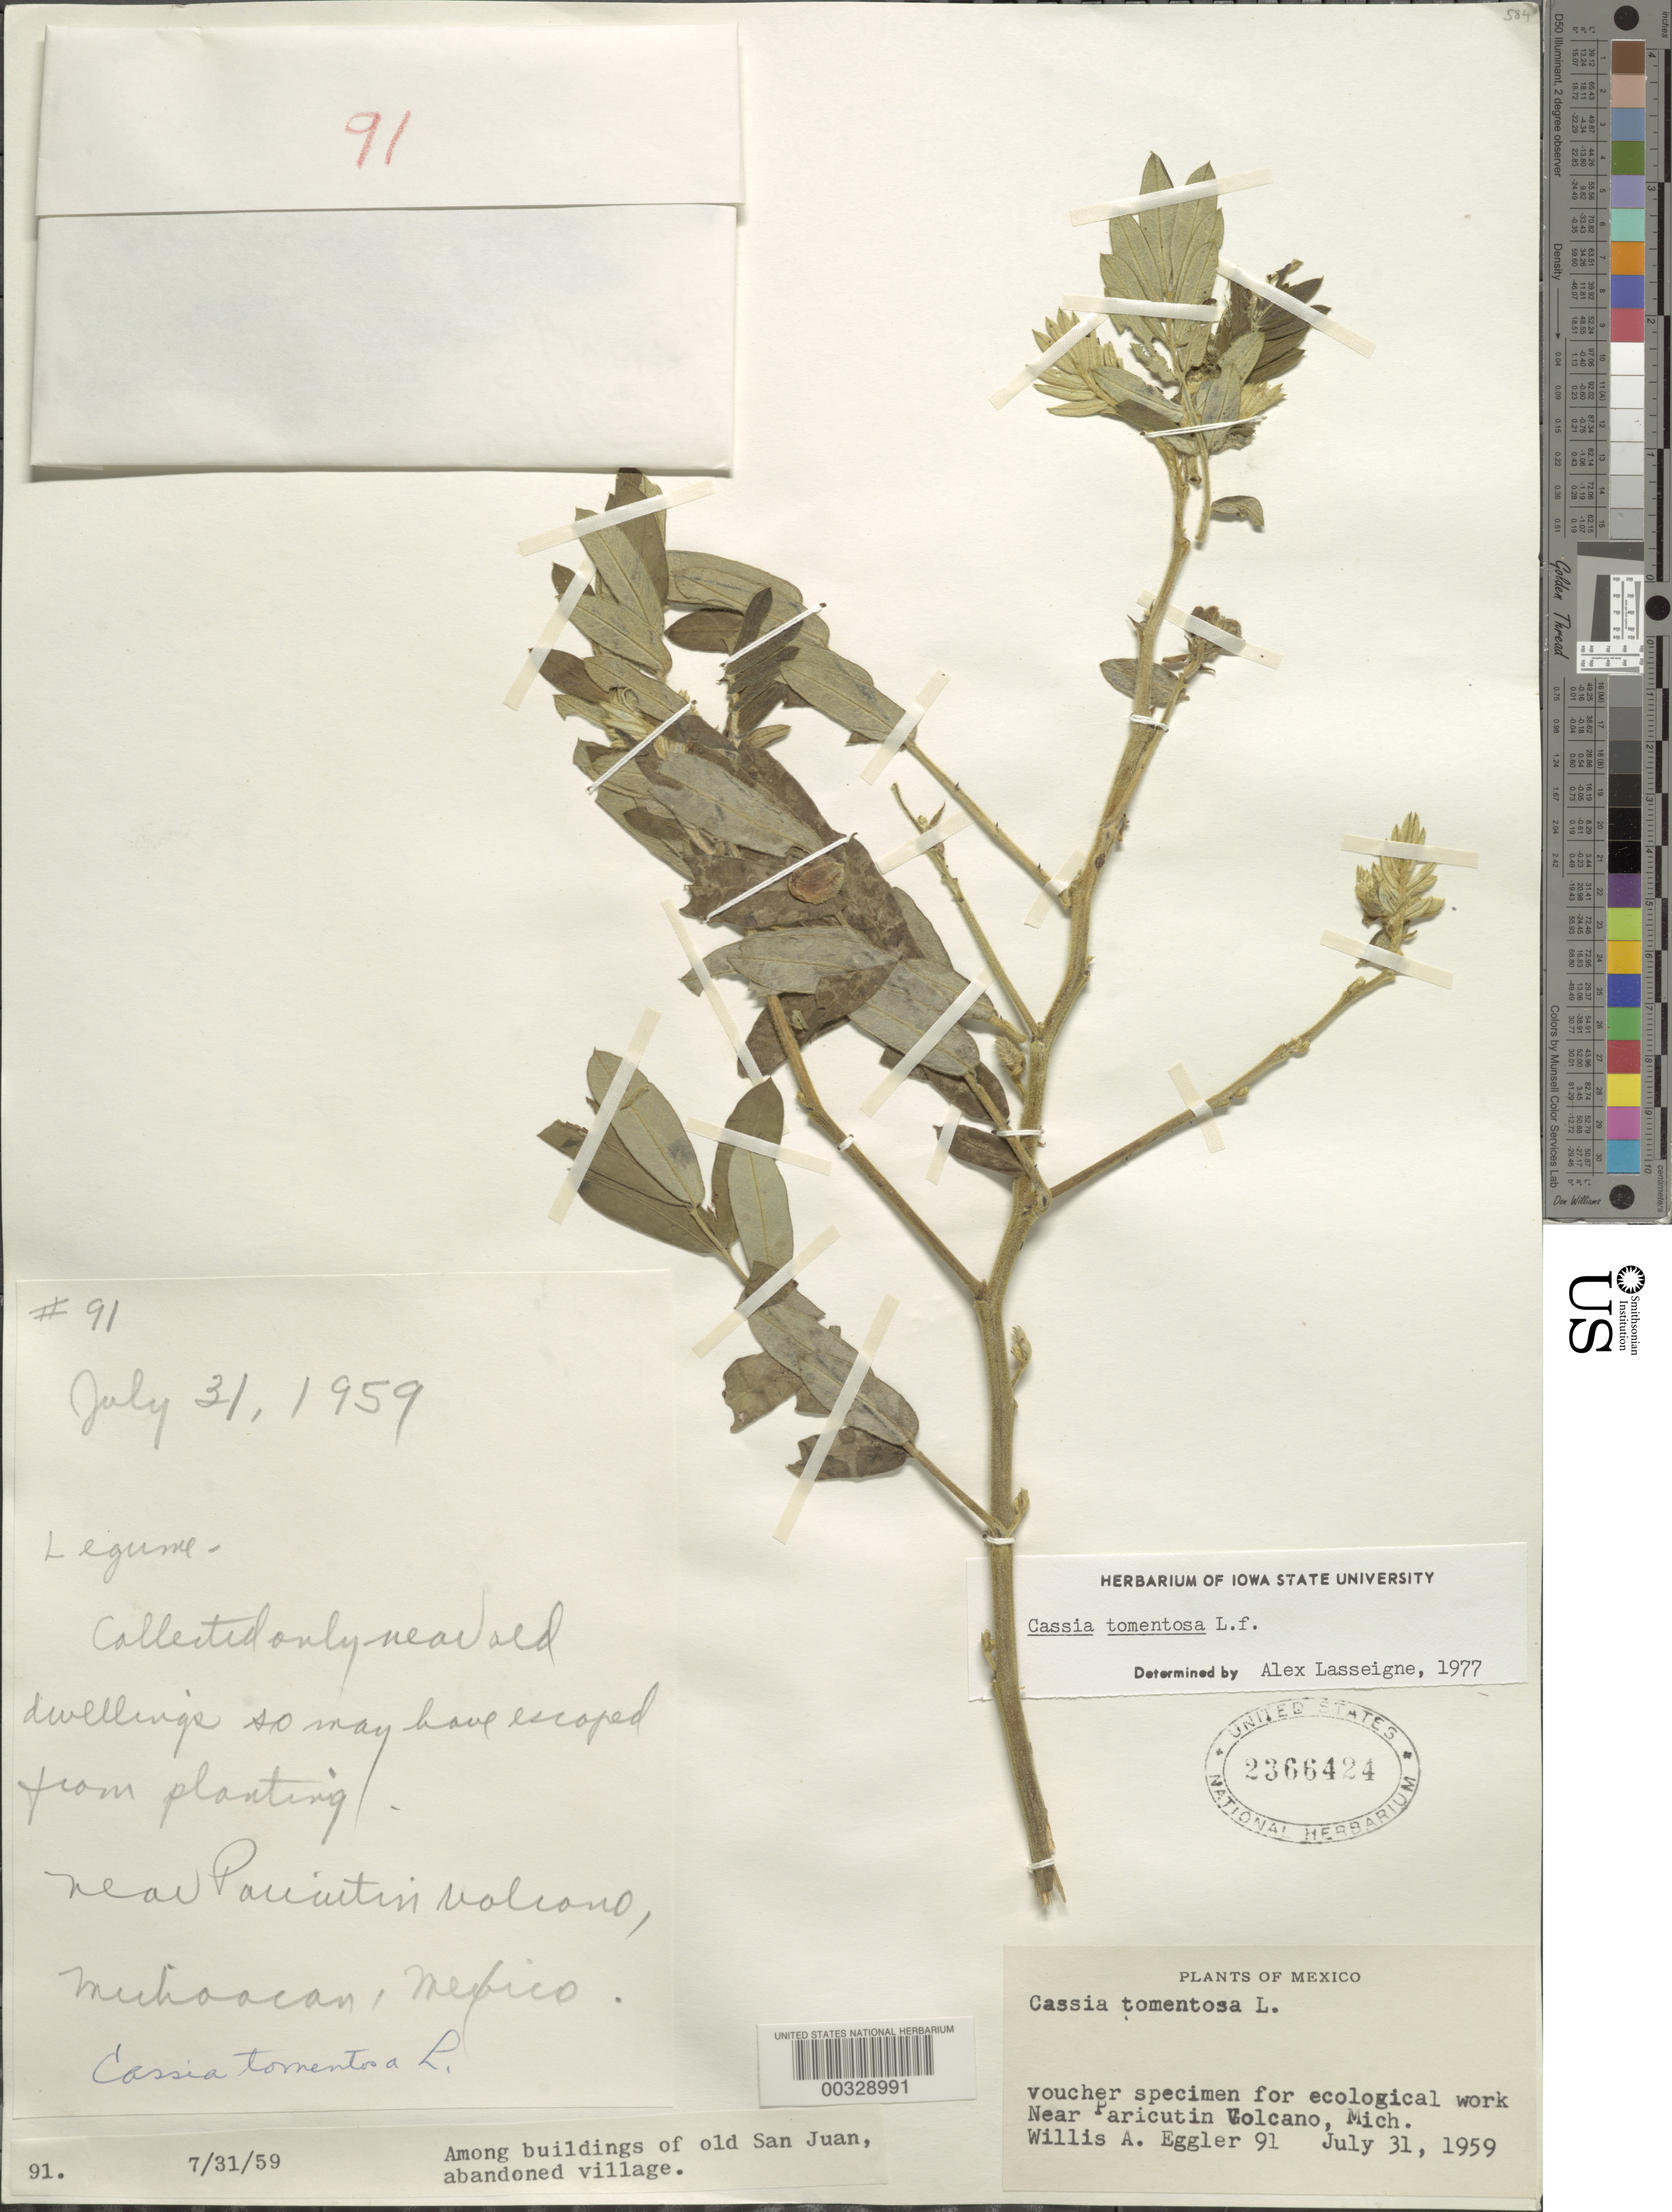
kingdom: Plantae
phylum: Tracheophyta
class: Magnoliopsida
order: Fabales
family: Fabaceae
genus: Senna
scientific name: Senna multiglandulosa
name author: (Jacq.) H.S. Irwin & Barneby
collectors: W. A. Eggler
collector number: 91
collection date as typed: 31 Jul 1959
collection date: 1959-07-31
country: Mexico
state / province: Michoacán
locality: Old san juan, an abandoned village, near paricutin volcano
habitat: Among buildings in abandoned village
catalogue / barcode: US 2366424